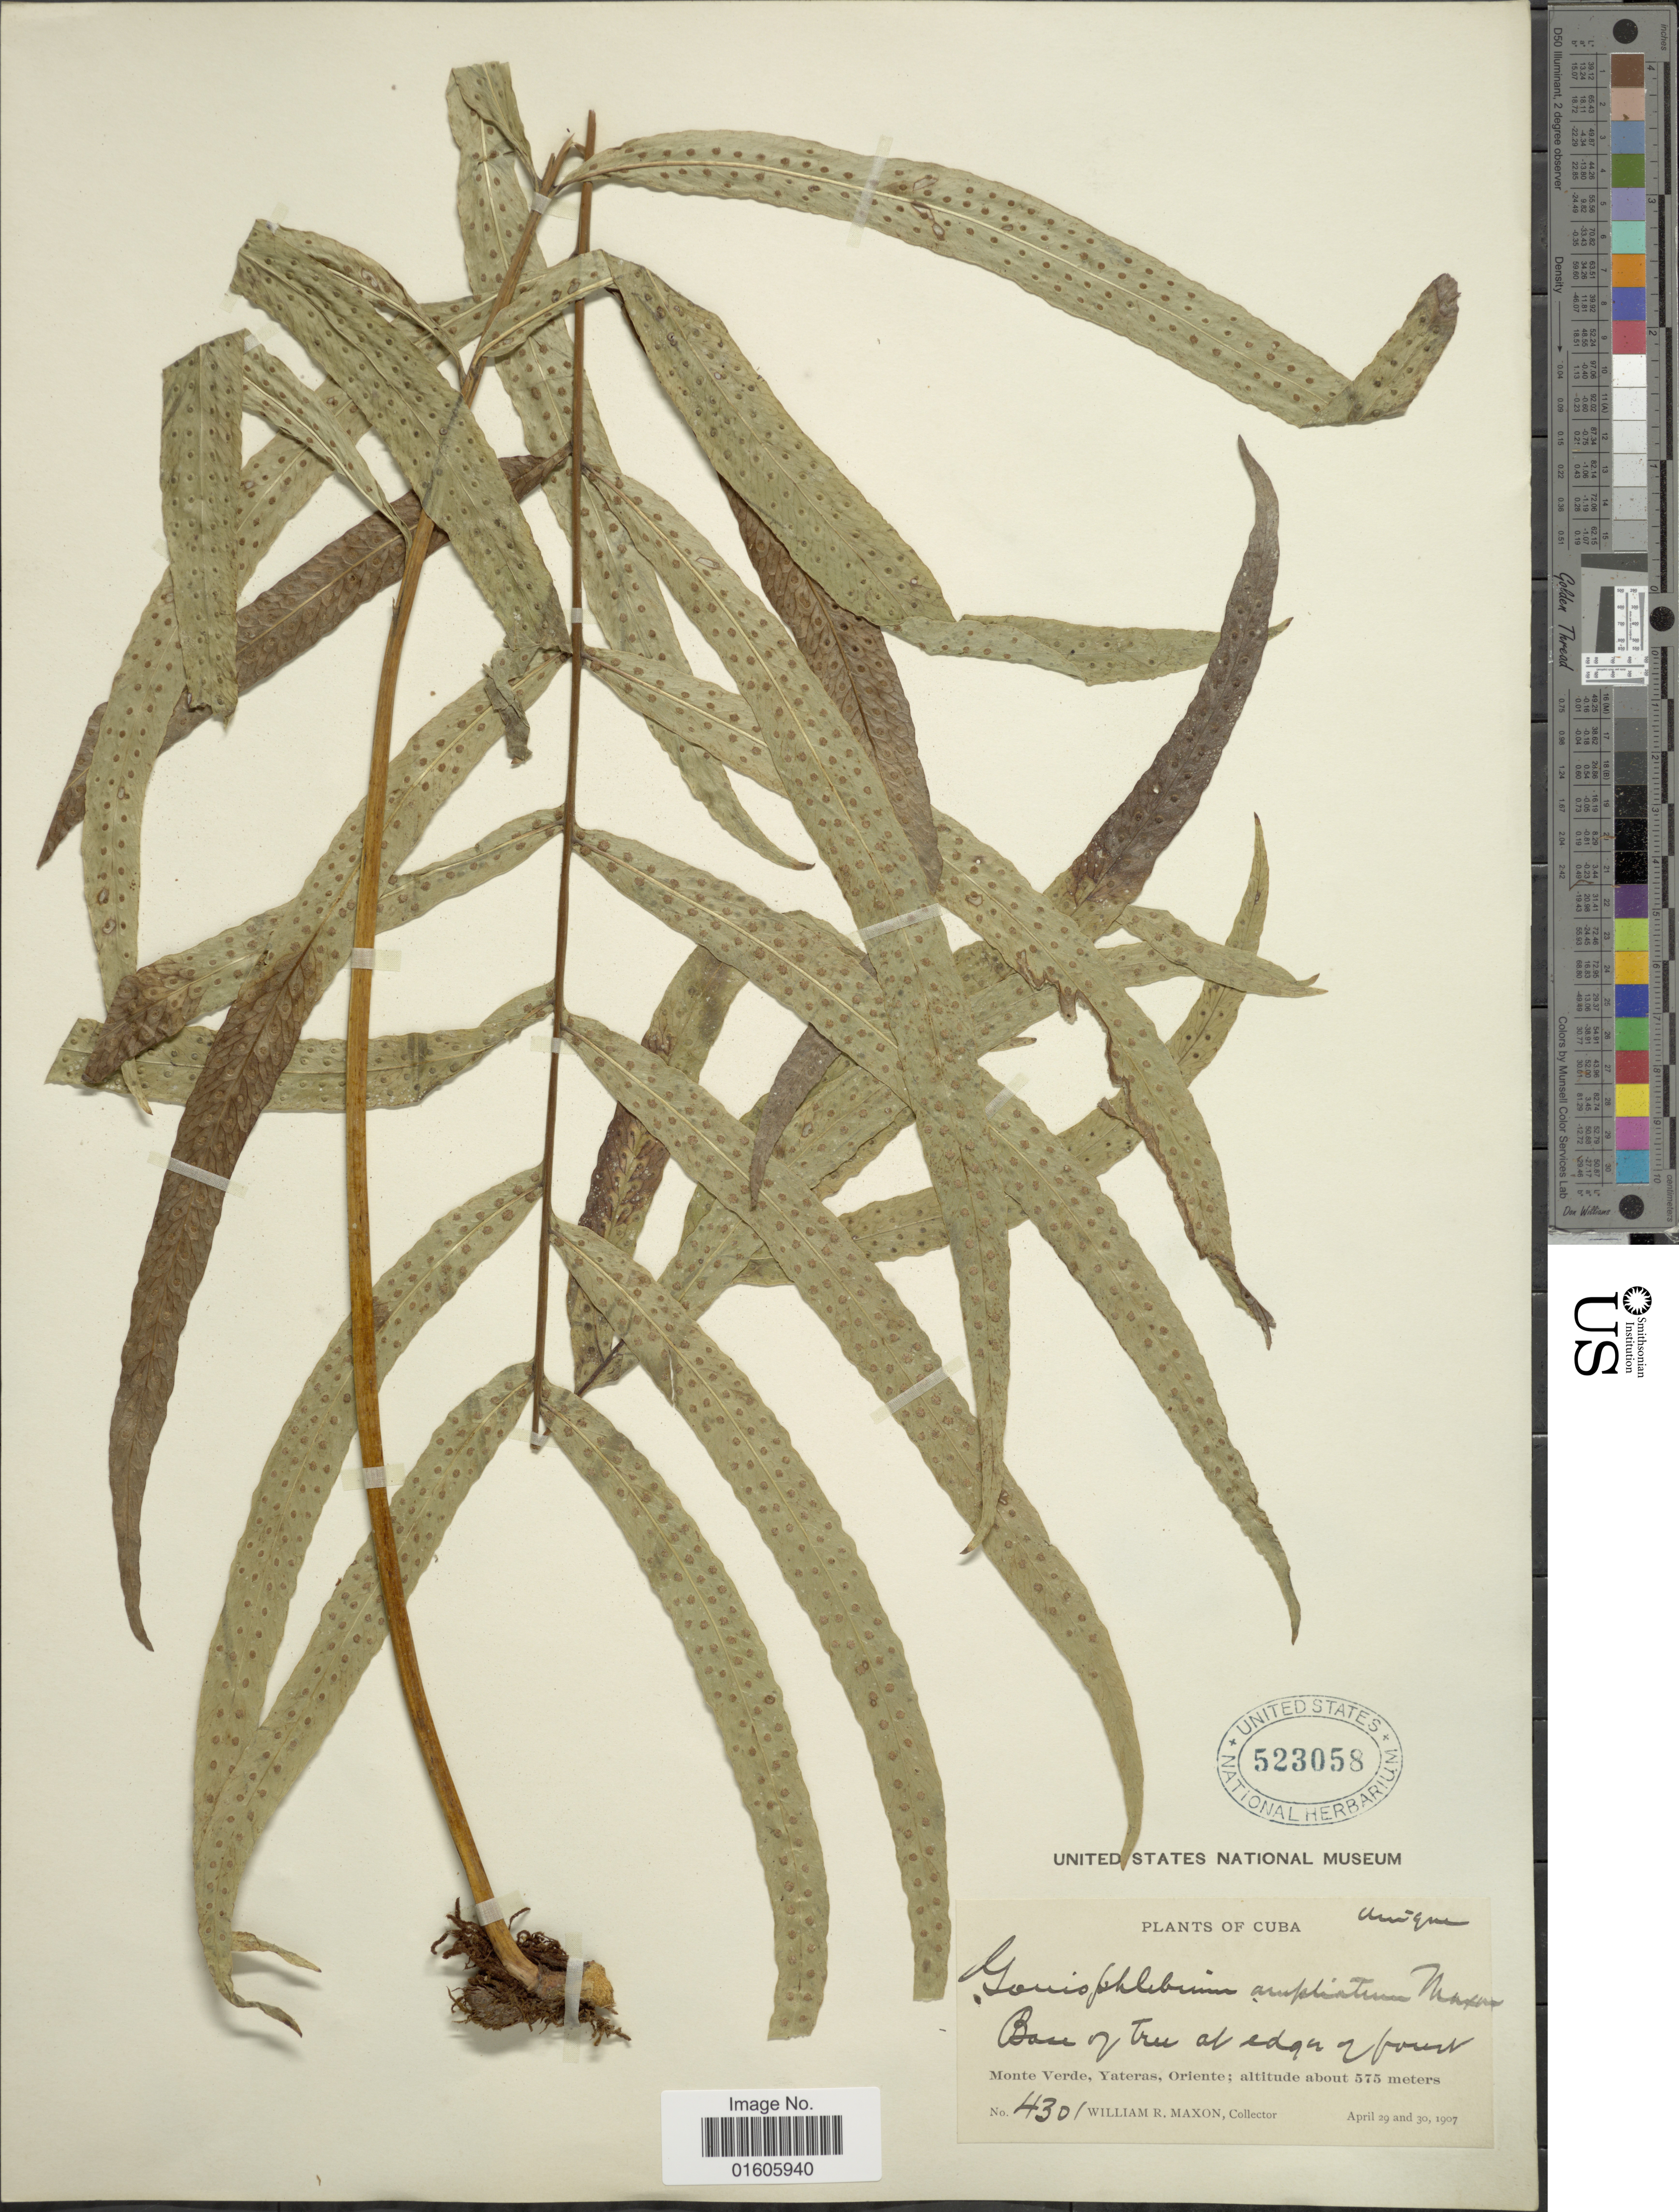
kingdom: Plantae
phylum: Tracheophyta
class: Polypodiopsida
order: Polypodiales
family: Polypodiaceae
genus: Serpocaulon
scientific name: Serpocaulon triseriale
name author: (Sw.) A.R. Sm.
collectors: W. R. Maxon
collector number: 4301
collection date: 1907-04-29/1907-04-30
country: Cuba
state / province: Oriente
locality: Monte Verde, Yateras, Oriente.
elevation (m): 575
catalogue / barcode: US 523058